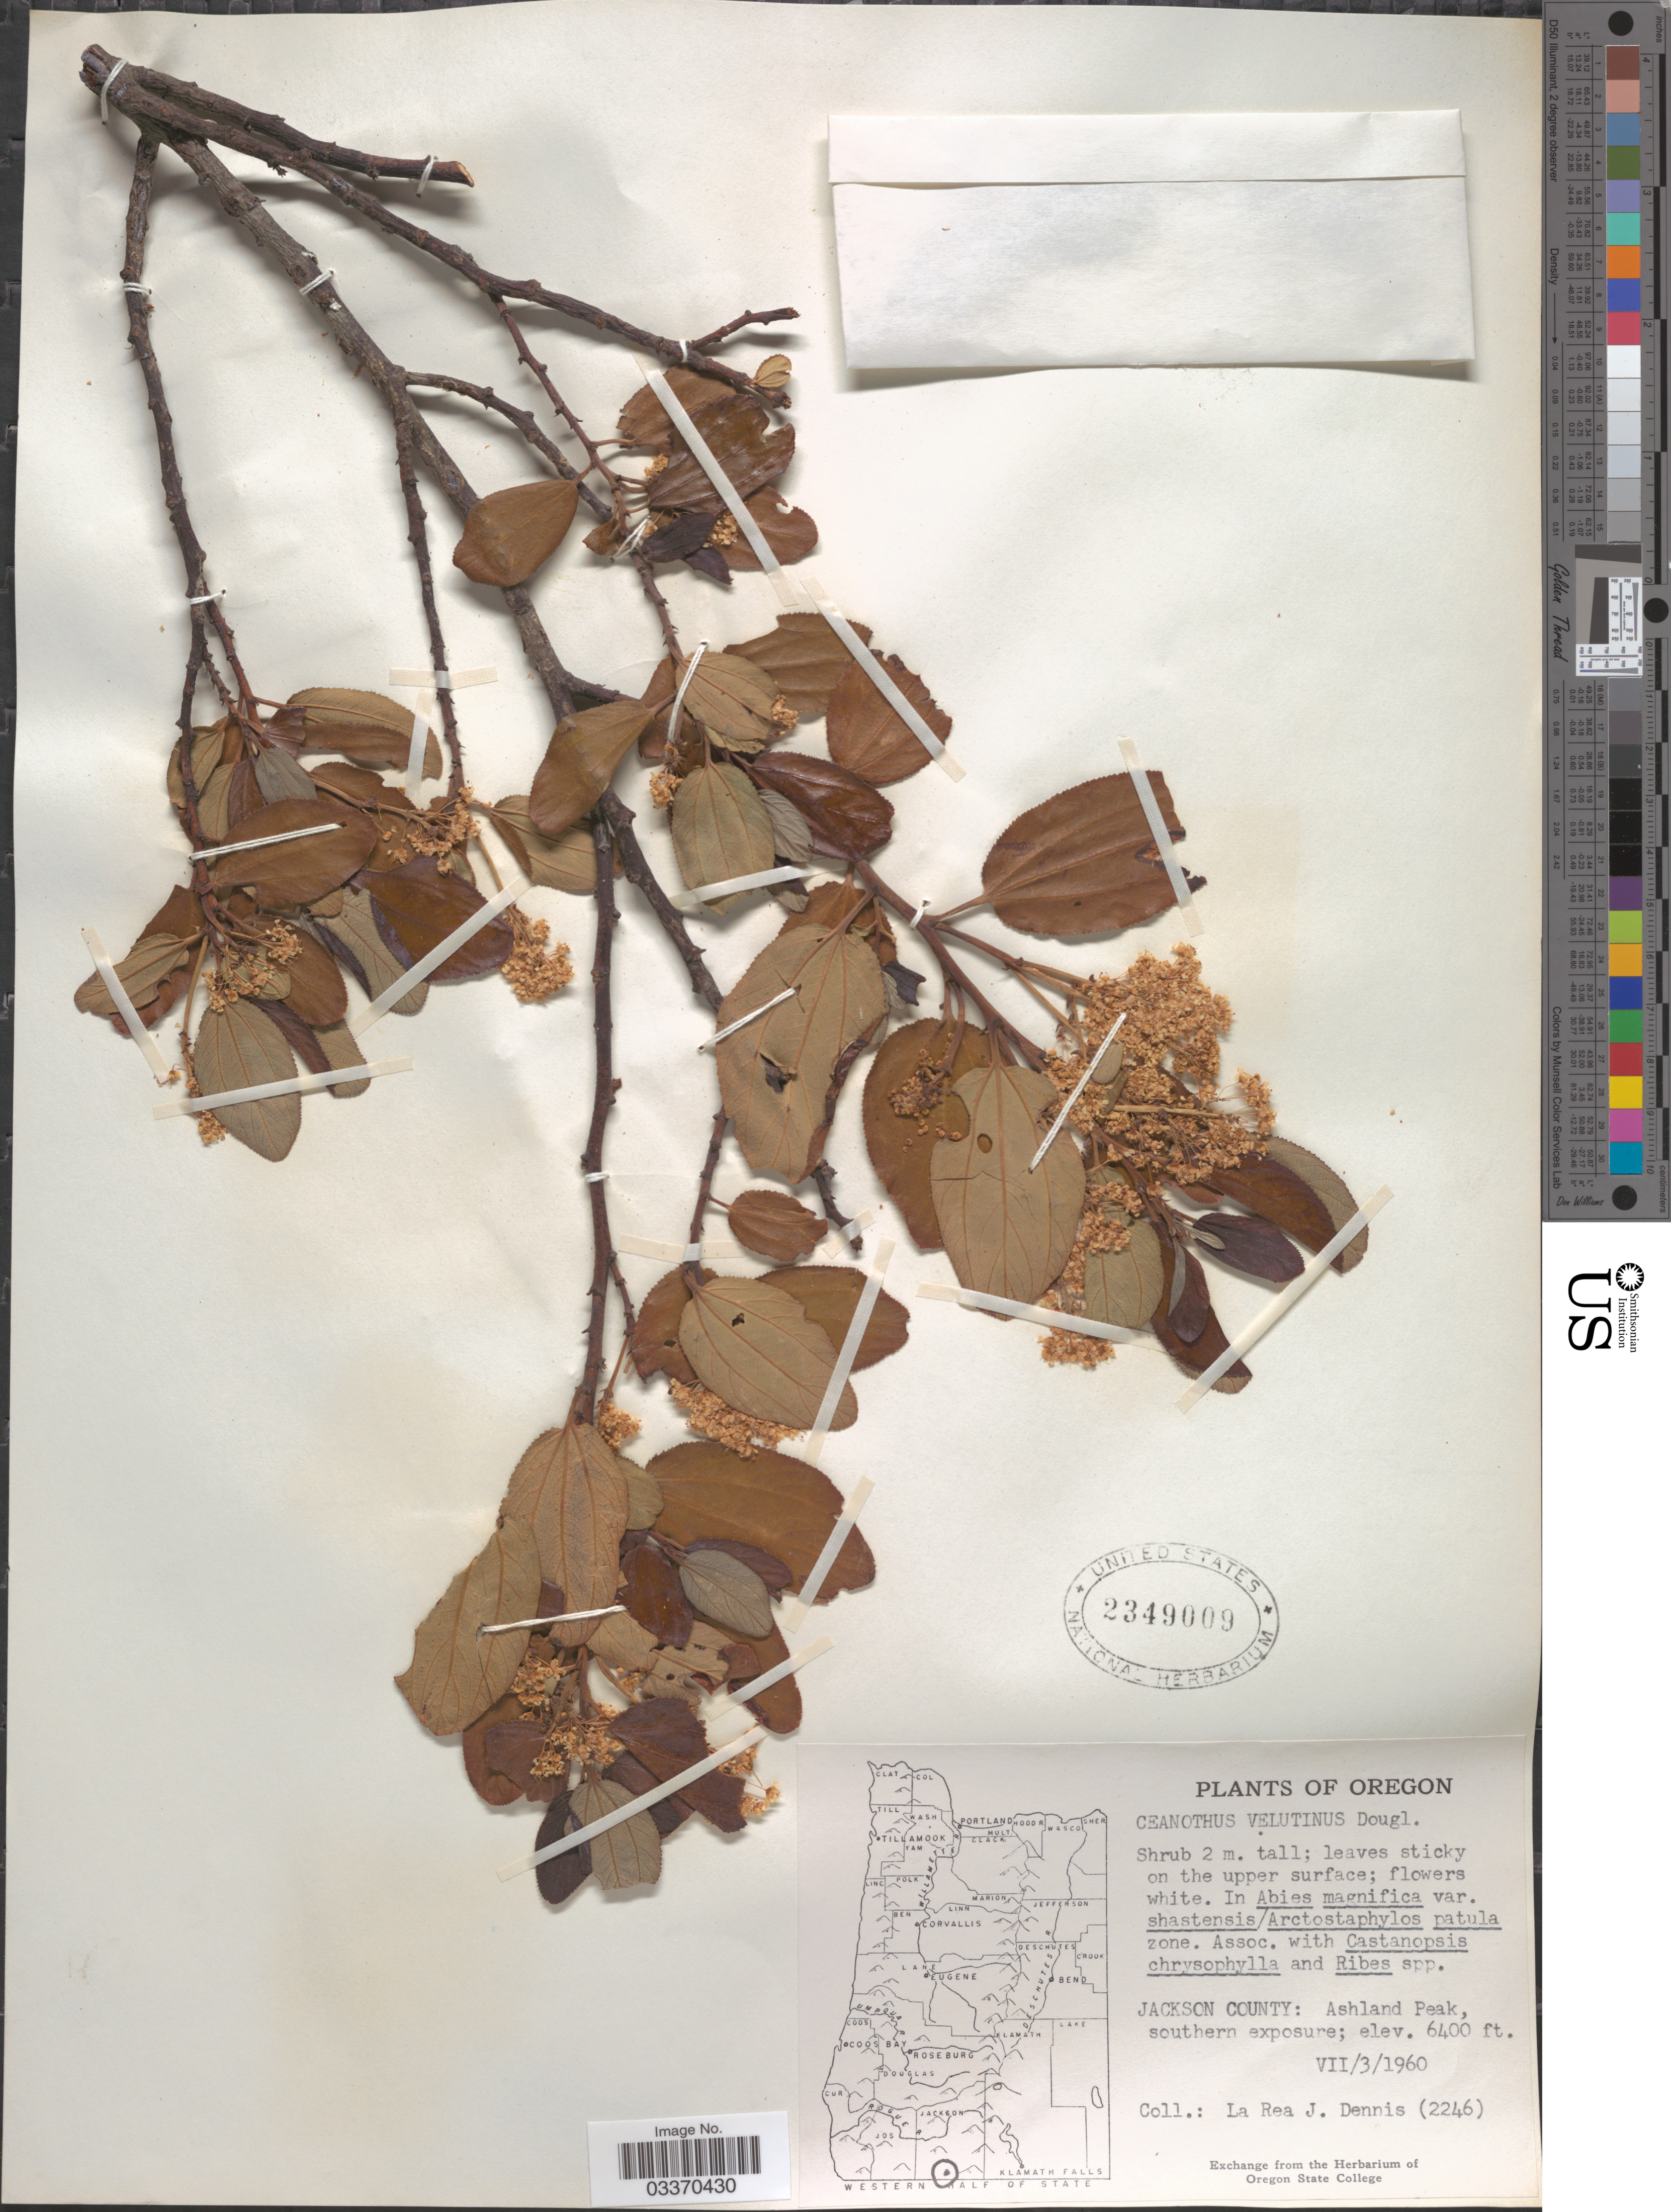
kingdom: Plantae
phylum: Tracheophyta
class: Magnoliopsida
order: Rosales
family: Rhamnaceae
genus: Ceanothus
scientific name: Ceanothus velutinus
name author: Douglas ex Hook.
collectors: L. Dennis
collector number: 2246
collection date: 1960-07-03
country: United States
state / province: Oregon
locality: Jackson County: Ashland Peak, southern exposure.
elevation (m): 1951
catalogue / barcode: US 2349009